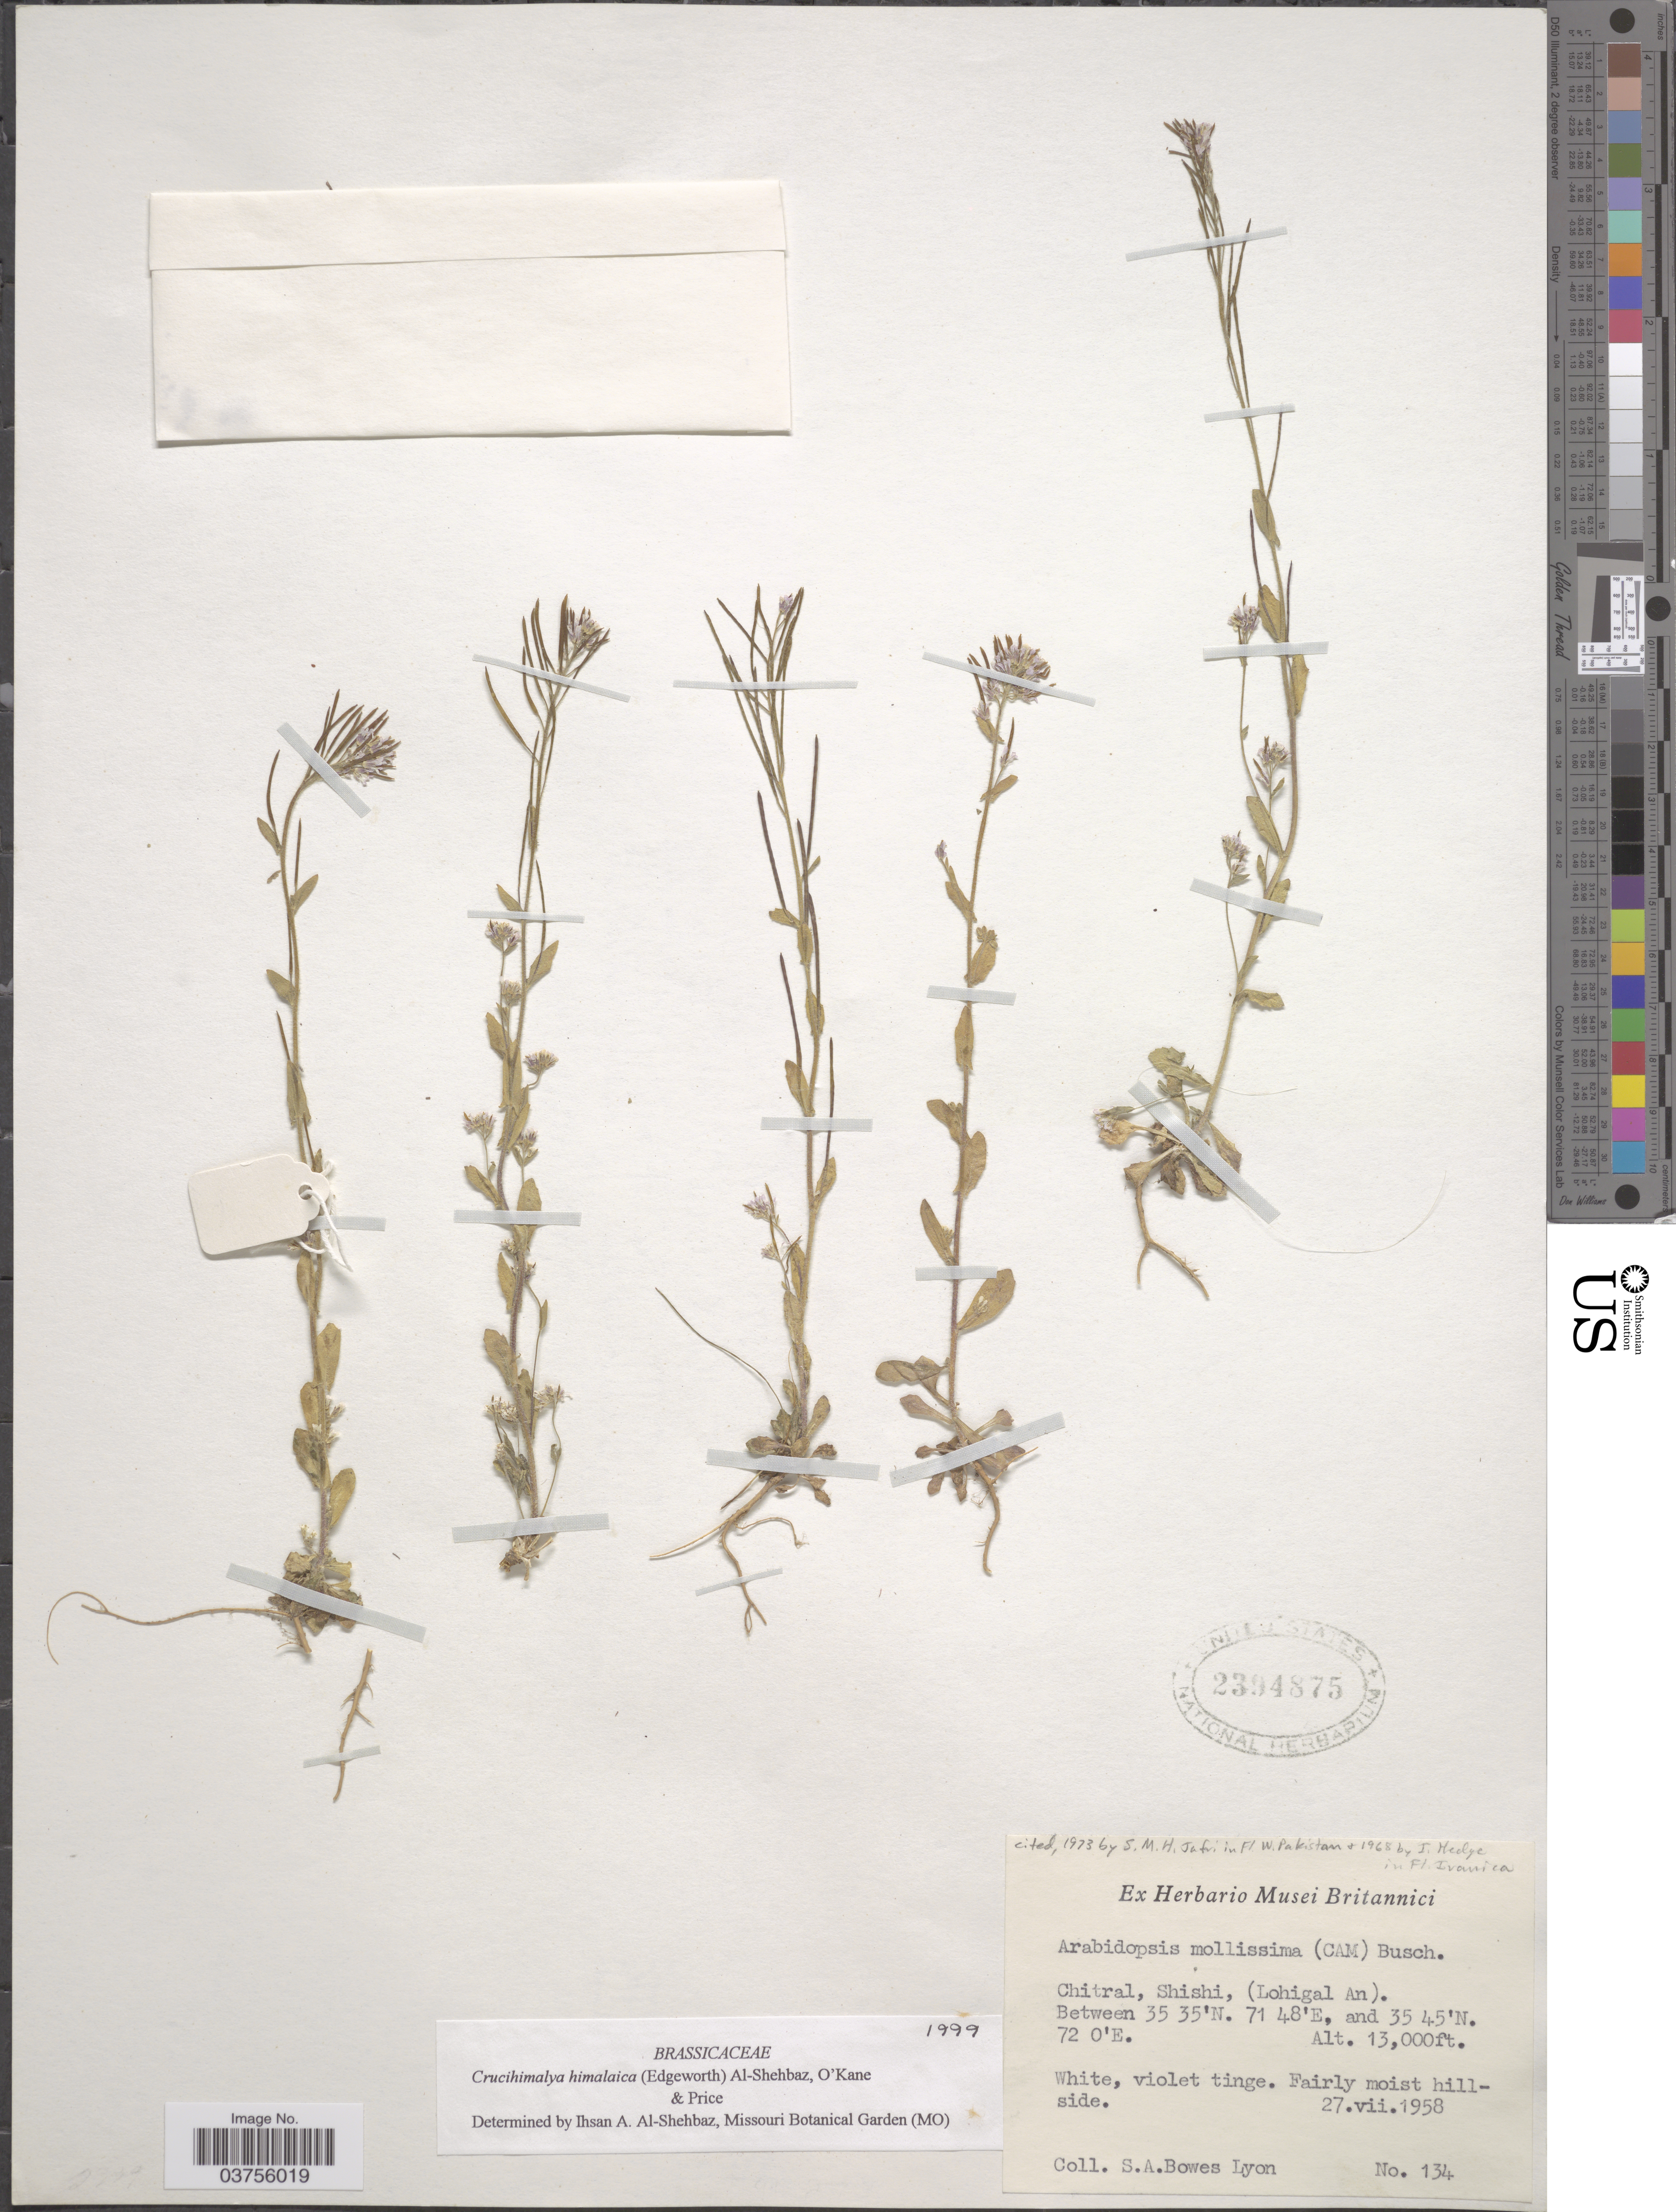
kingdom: Plantae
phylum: Tracheophyta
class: Magnoliopsida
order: Brassicales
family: Brassicaceae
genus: Crucihimalaya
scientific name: Crucihimalaya himalaica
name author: (Edgew.) Al-Shehbaz et al.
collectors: S. Bowes Lyon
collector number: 134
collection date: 1958-07-27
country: Pakistan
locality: Chitral, Shishi, (Lohigal An).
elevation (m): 3962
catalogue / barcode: US 2394875